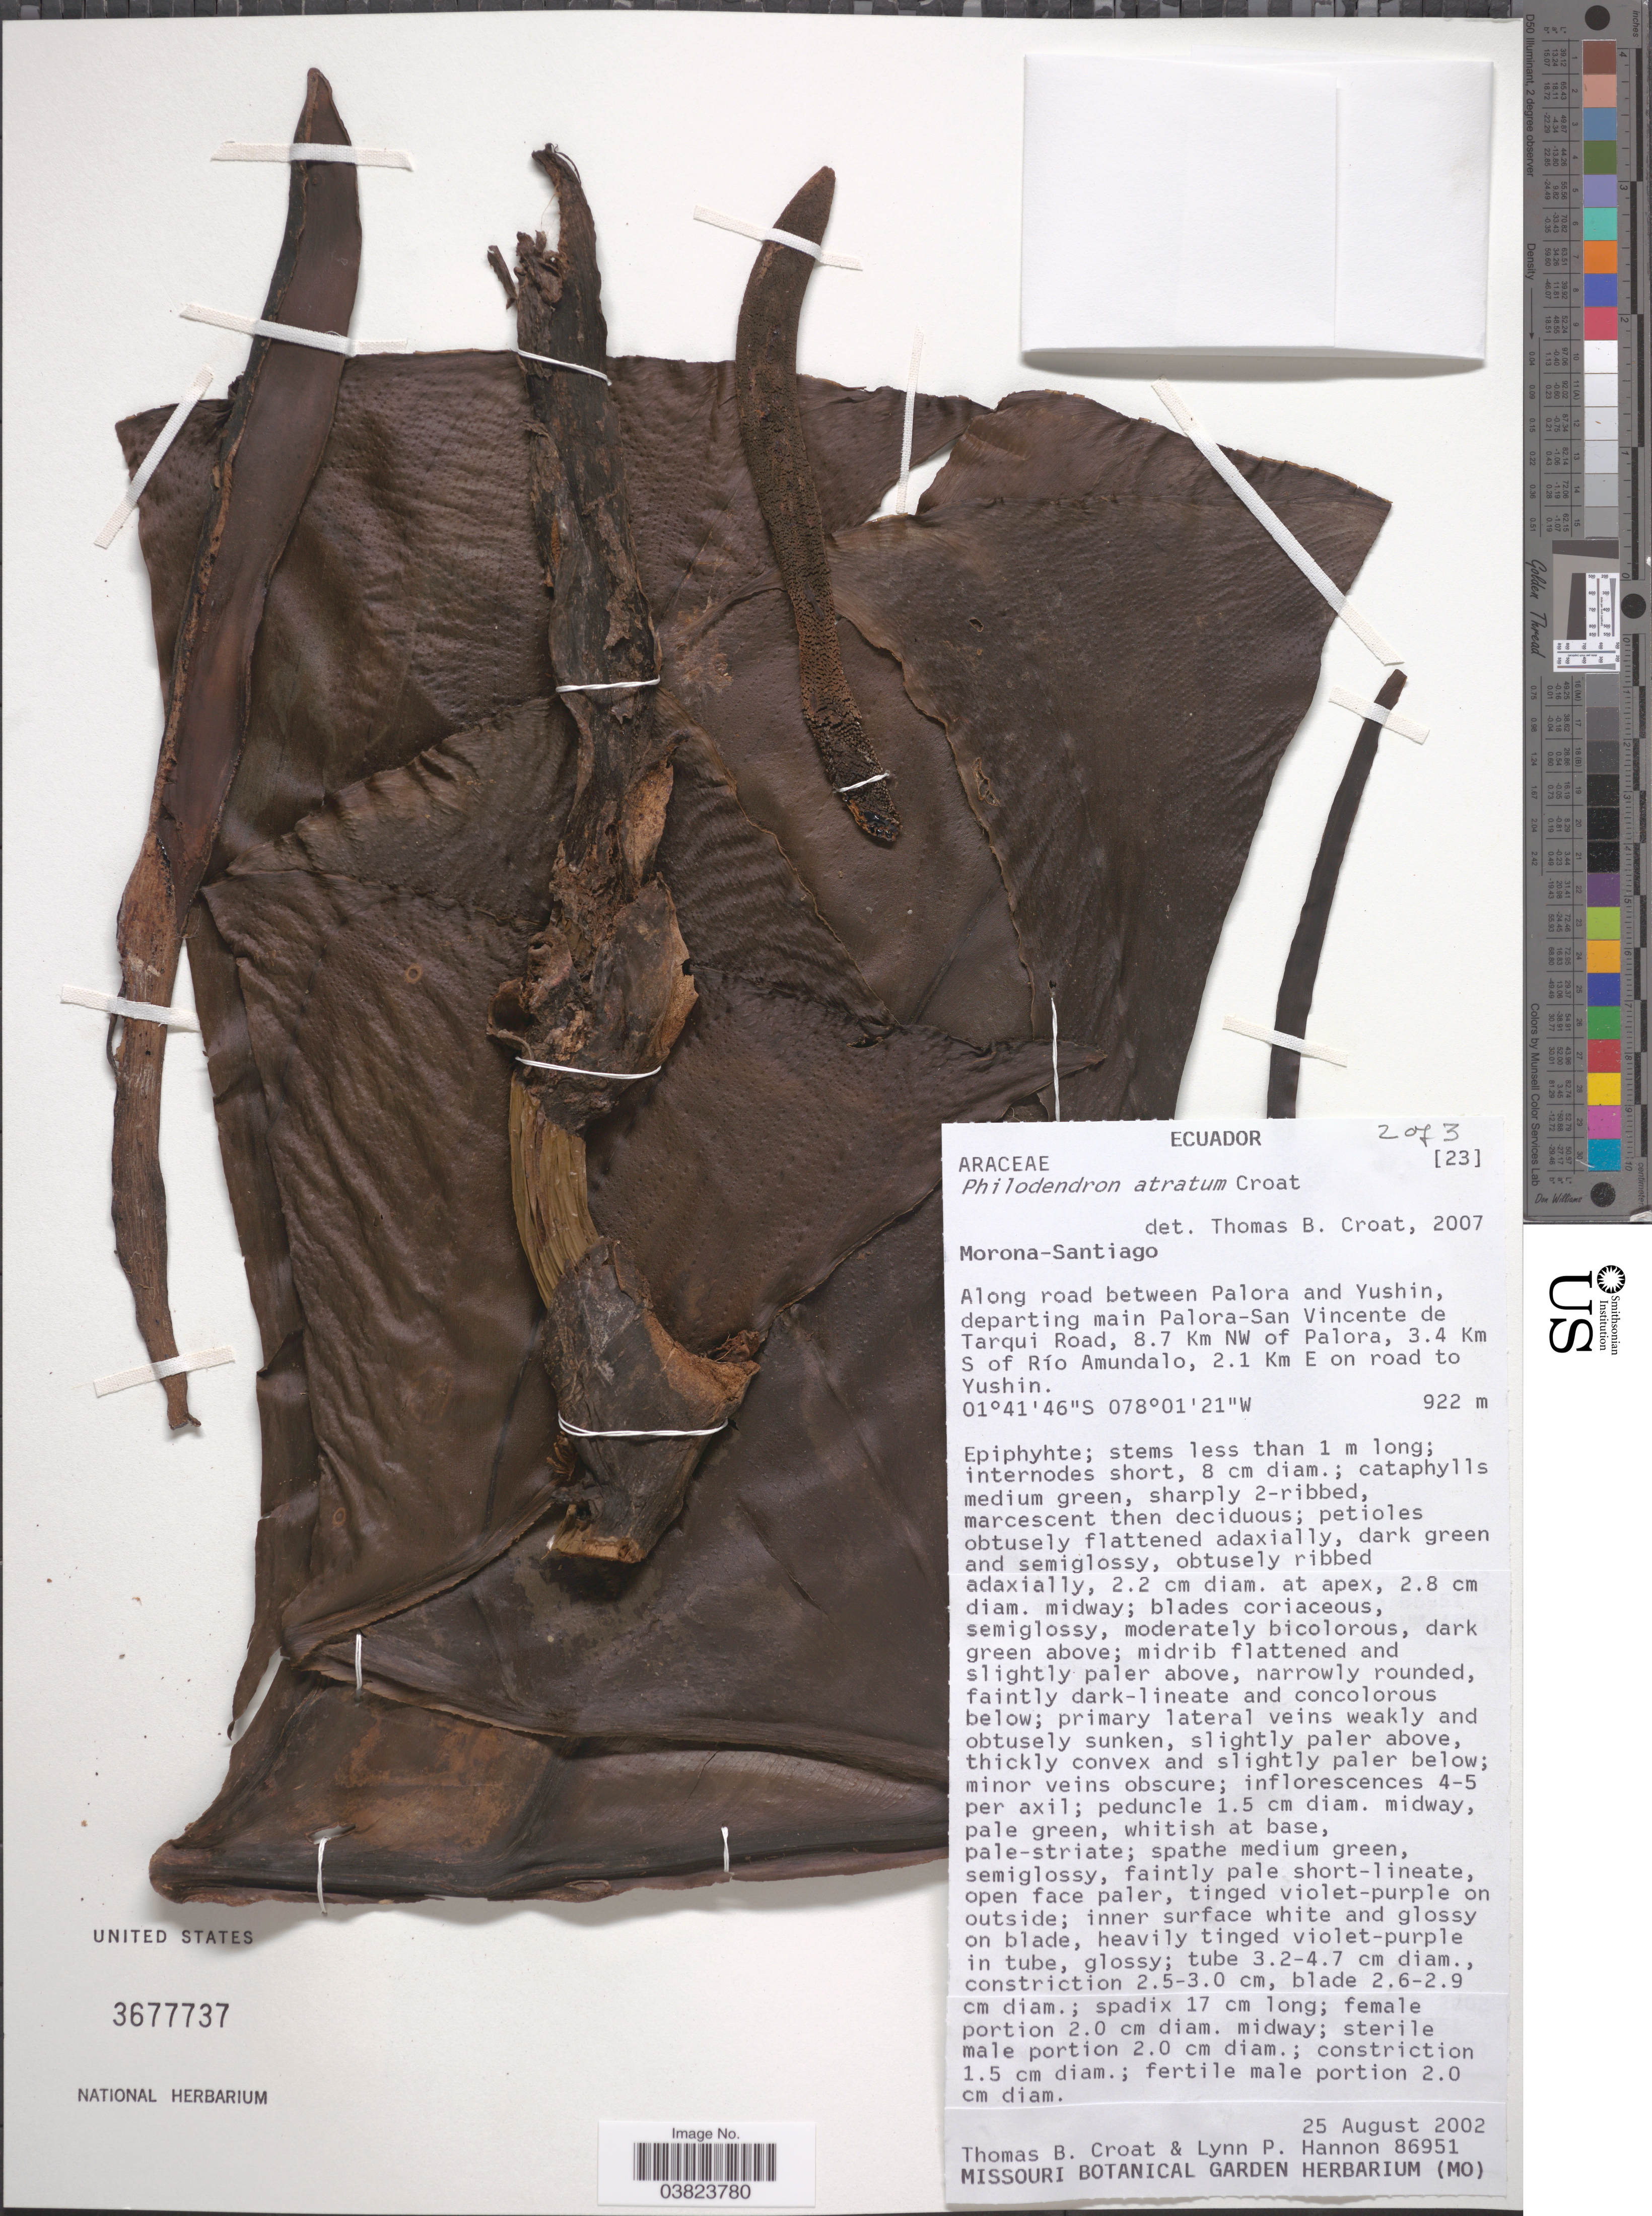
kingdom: Plantae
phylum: Tracheophyta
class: Liliopsida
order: Alismatales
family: Araceae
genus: Philodendron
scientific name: Philodendron atratum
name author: Croat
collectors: T. B. Croat & L. Hannon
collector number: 86951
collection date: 2002-08-25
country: Ecuador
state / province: Morona-Santiago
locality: Along road between Palora and Yushin, departing main Palora-San Vincente de Tarqui Road, 8.7 km NW of Palora, 3.4 Km S of Río Amundalo, 2.1 Km E on road to Yushin.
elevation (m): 922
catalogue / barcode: US 3677737